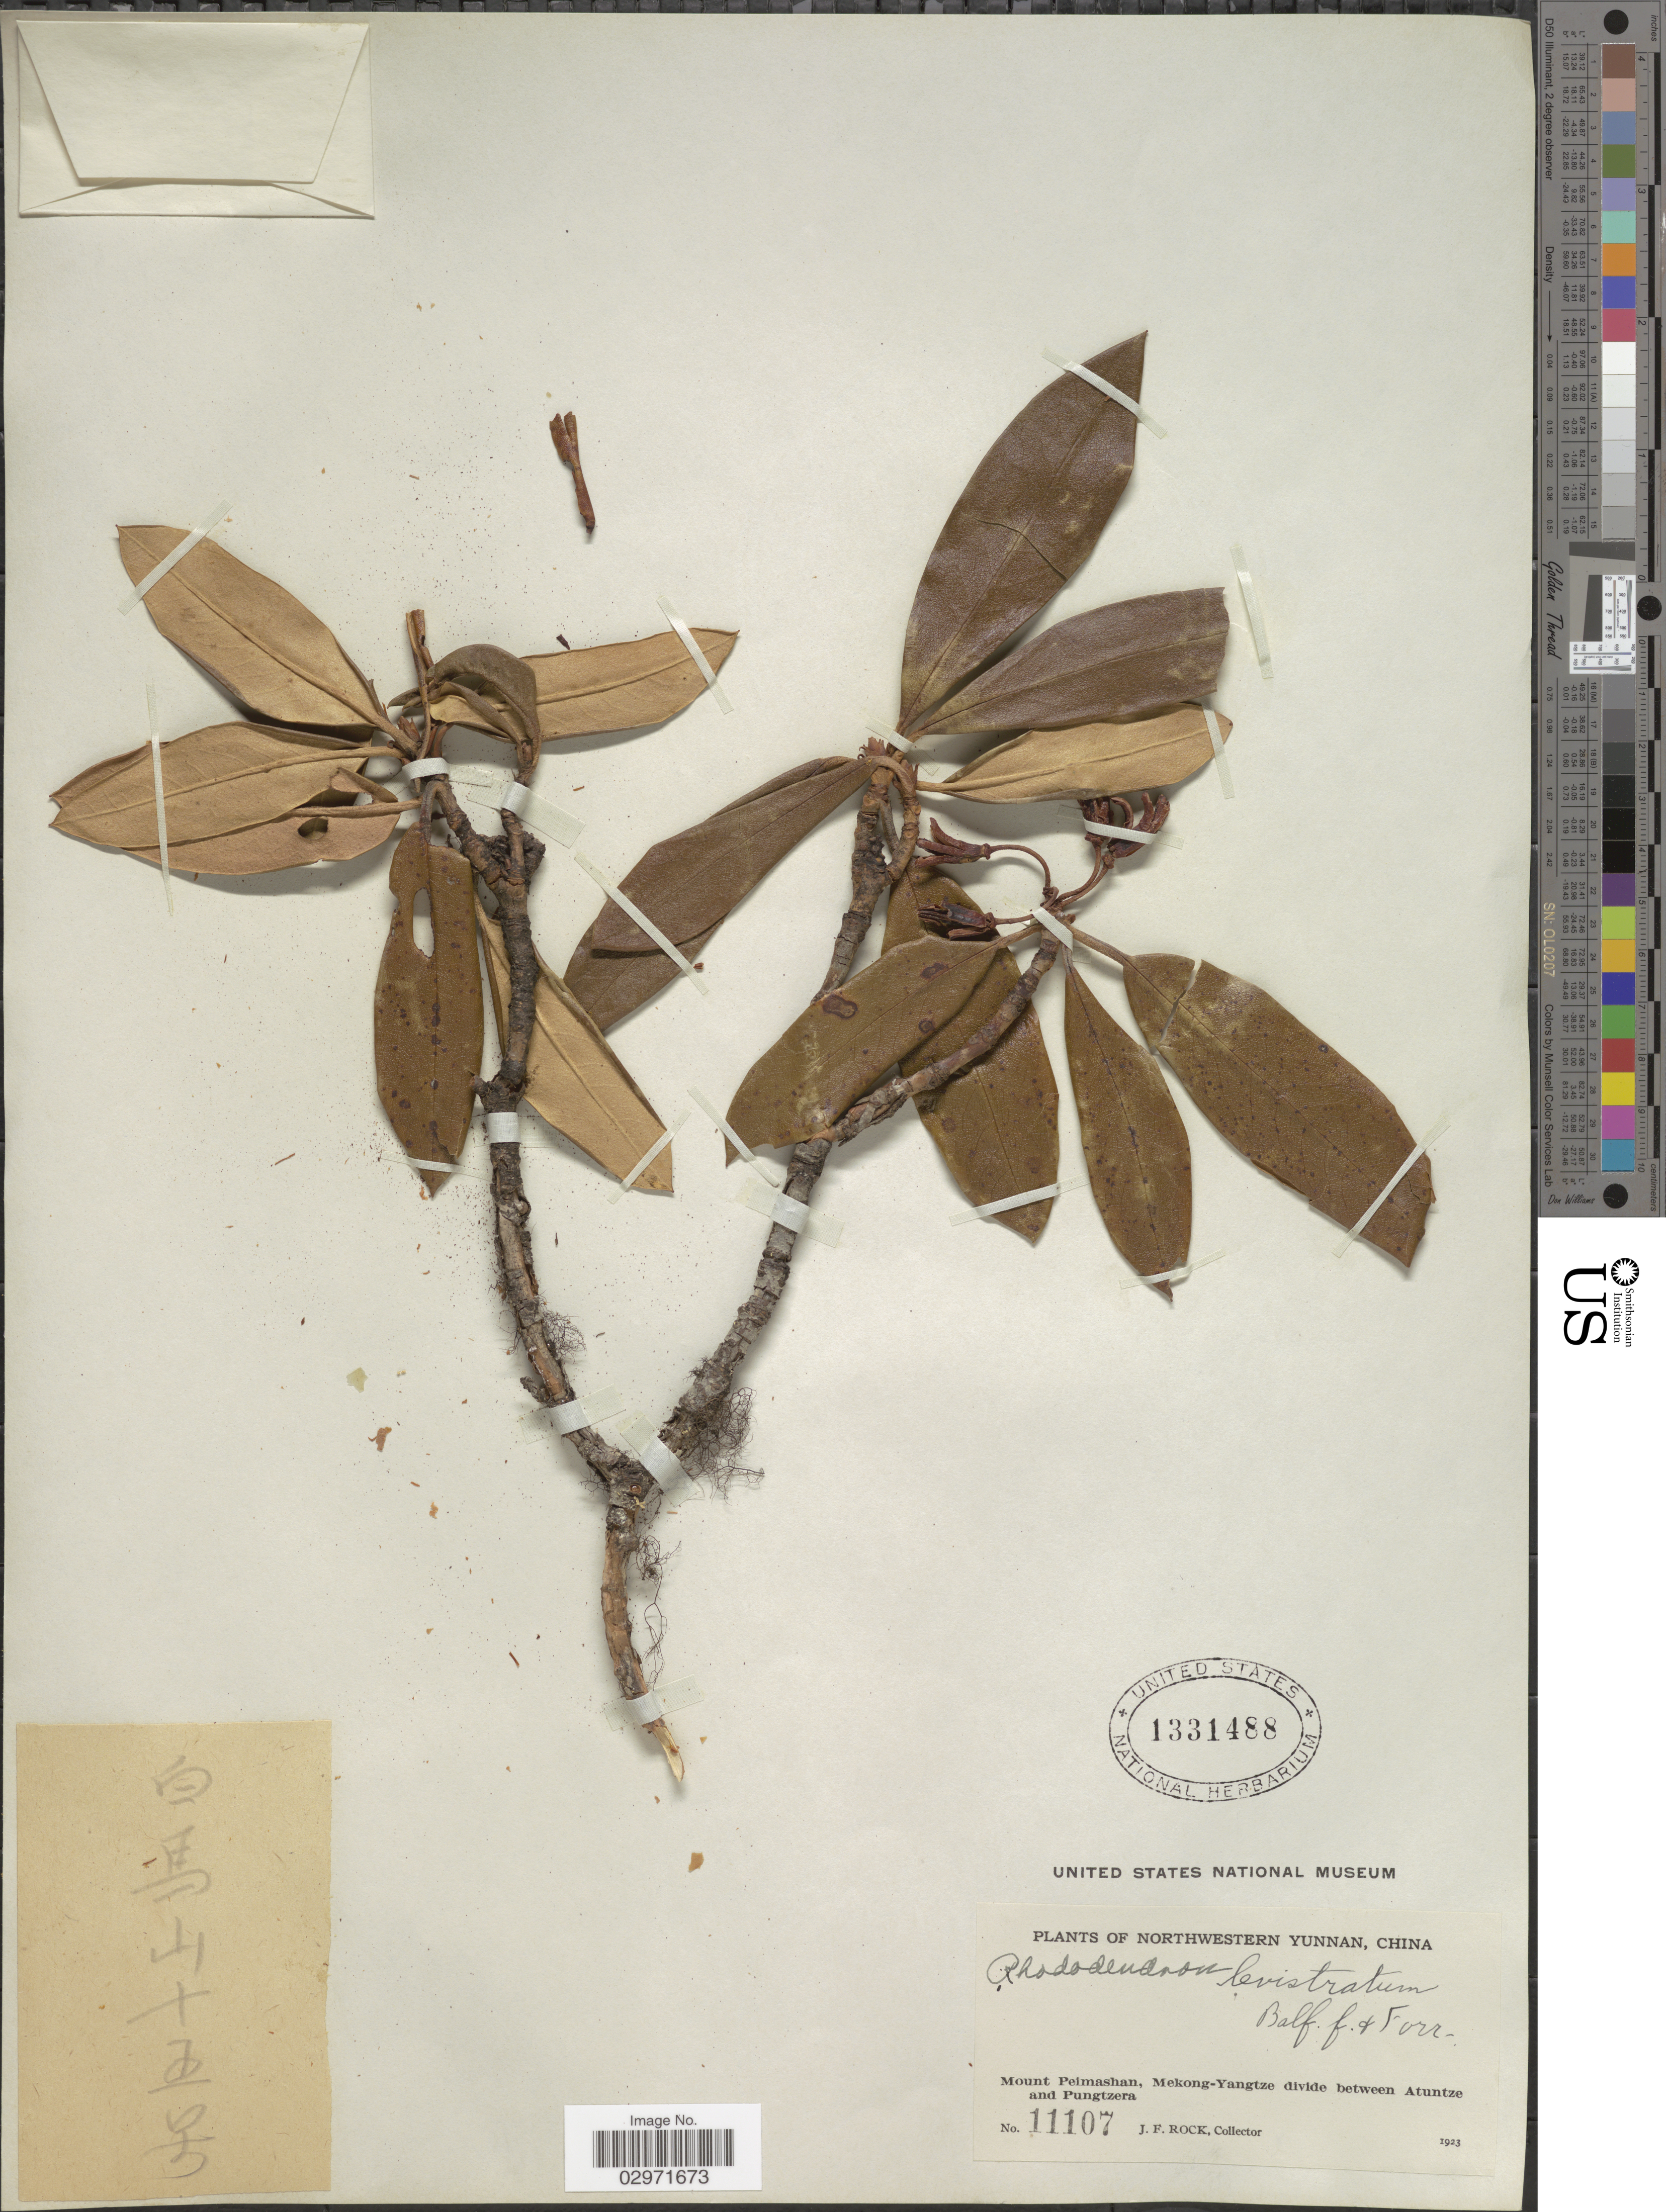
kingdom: Plantae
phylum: Tracheophyta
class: Magnoliopsida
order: Ericales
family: Ericaceae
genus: Rhododendron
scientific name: Rhododendron levistratum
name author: Balf. f. & Forrest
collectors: J. Rock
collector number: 11107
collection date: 1923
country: China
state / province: Yunnan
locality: Northwestern Yunnan. Mount Peimashan, Mekong-Yangtze divide between Atuntze and Pungtzera. Alpine regions.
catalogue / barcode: US 1331488